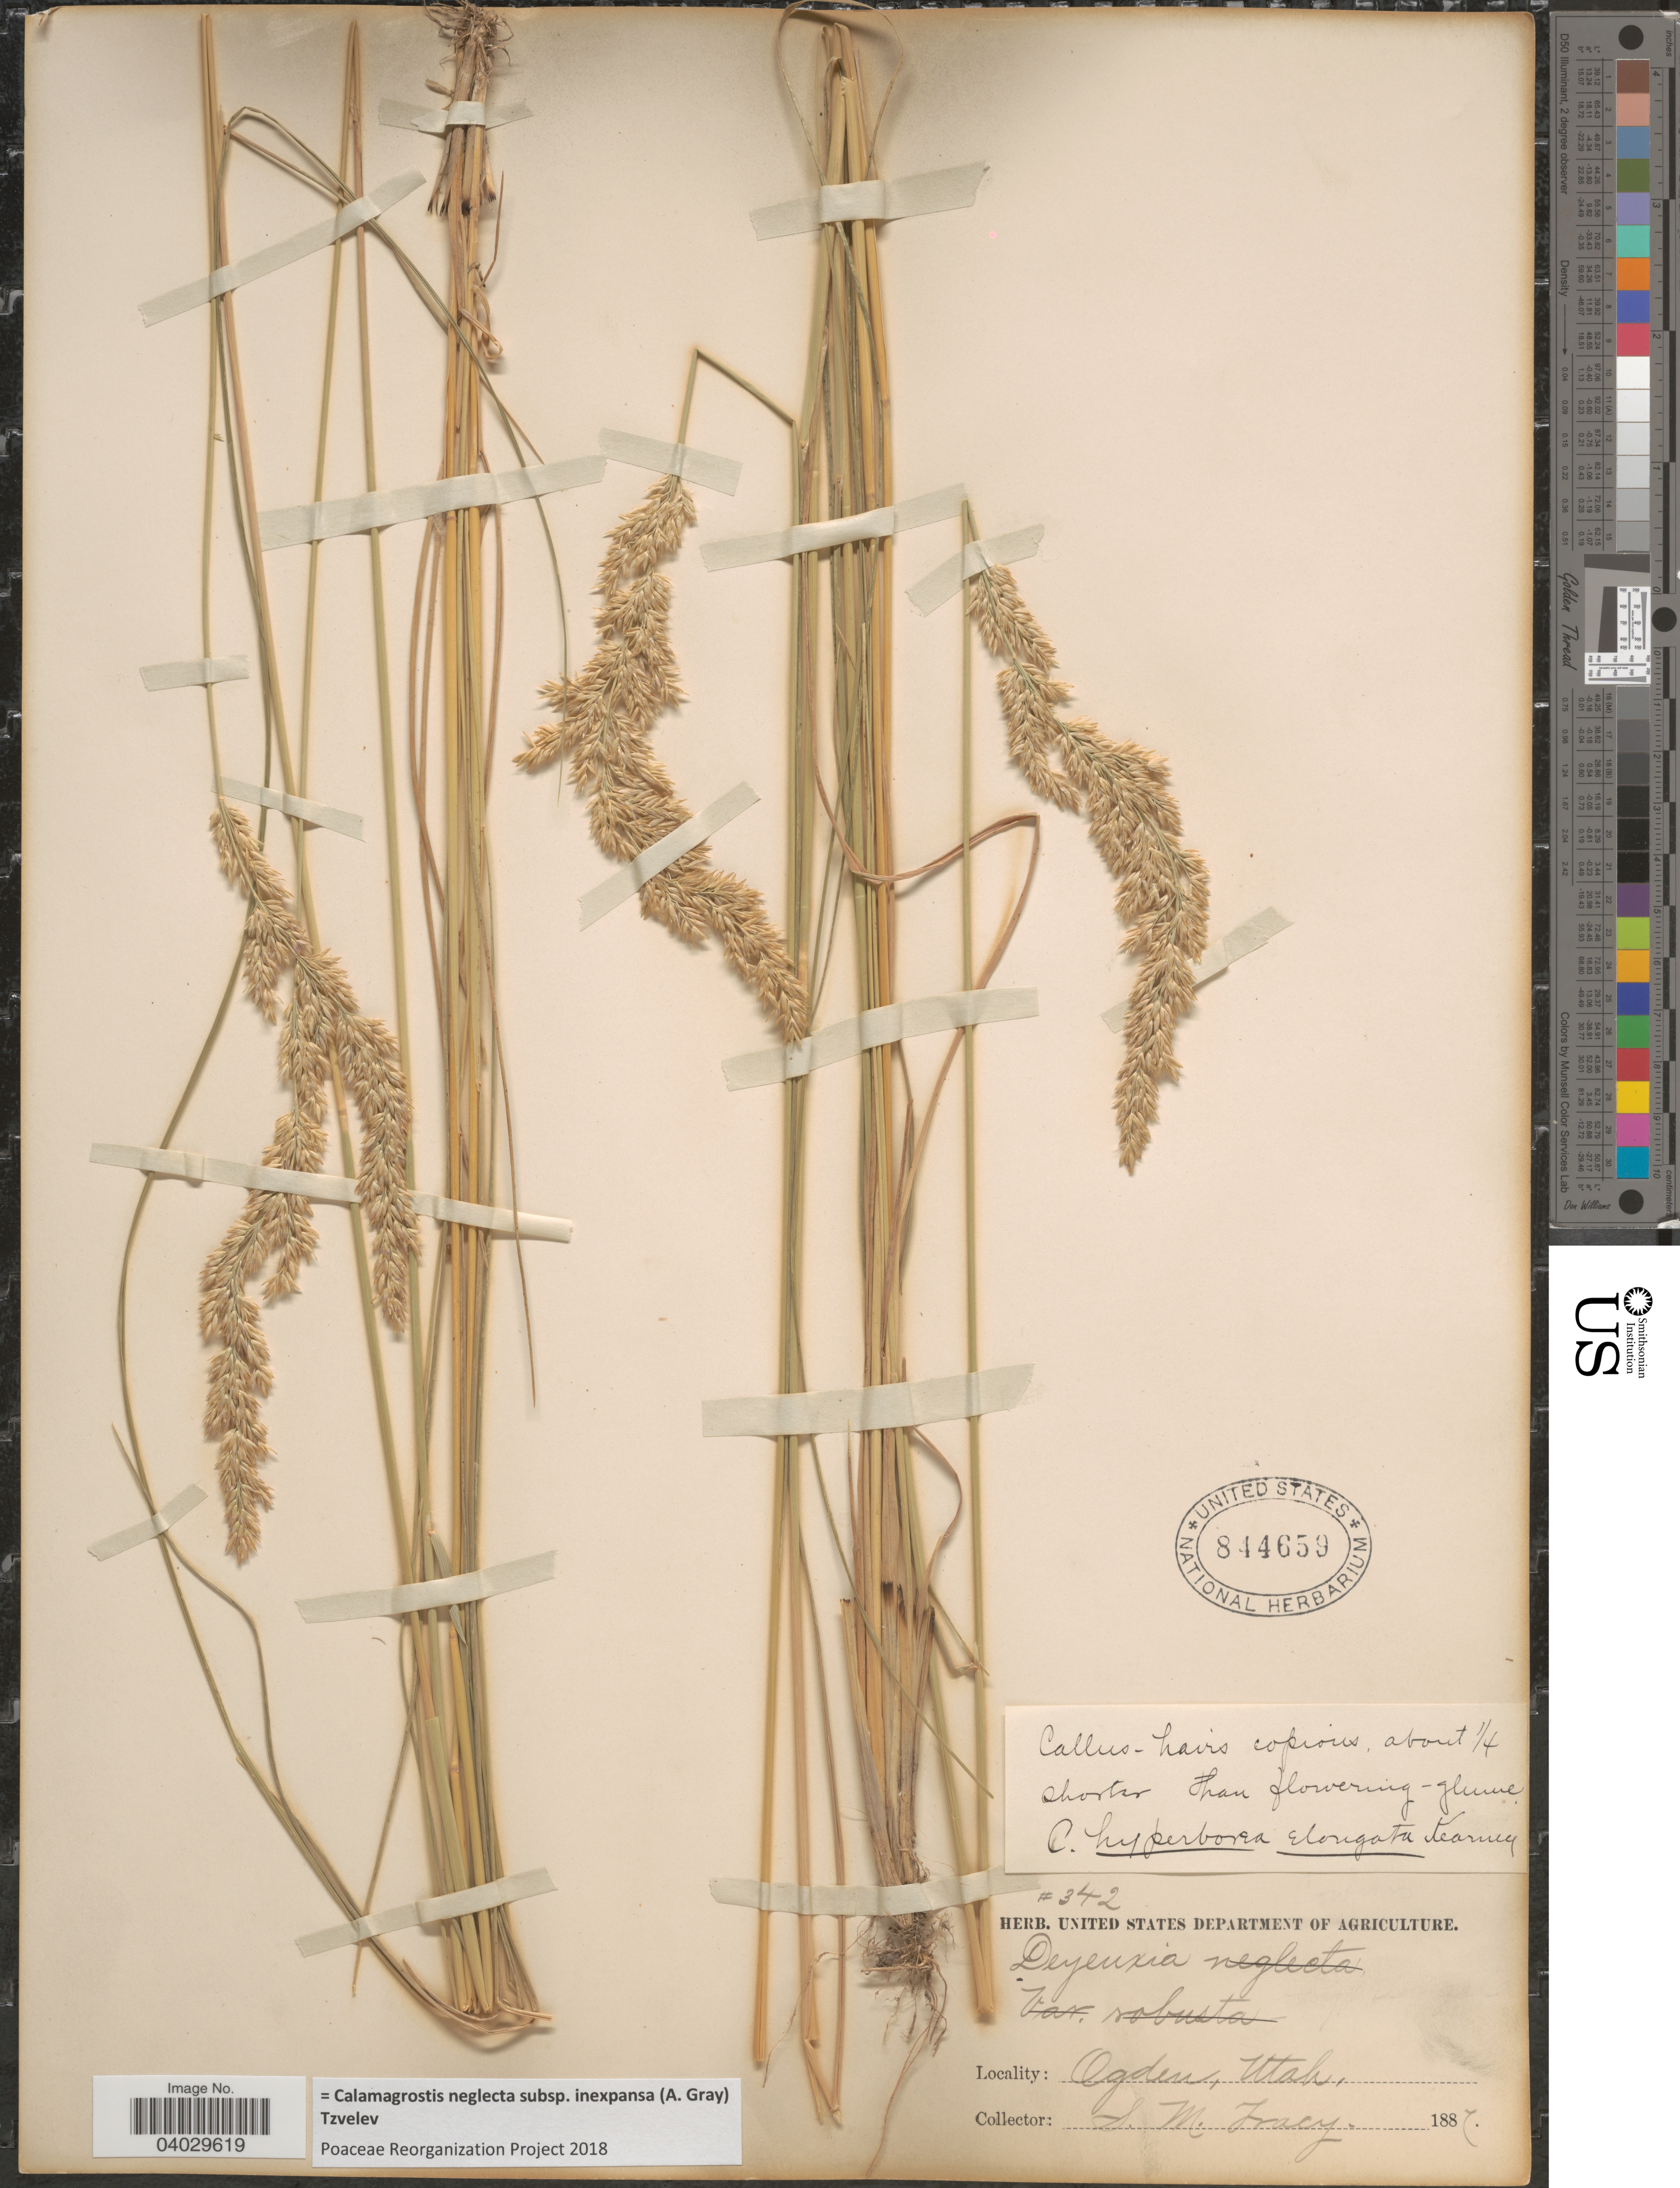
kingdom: Plantae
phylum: Tracheophyta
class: Liliopsida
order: Poales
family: Poaceae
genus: Calamagrostis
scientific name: Calamagrostis neglecta subsp. inexpansa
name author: (A. Gray) Tzvelev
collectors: S. M. Tracy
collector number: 342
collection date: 1887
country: United States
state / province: Utah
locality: Ogden.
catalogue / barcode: US 844659